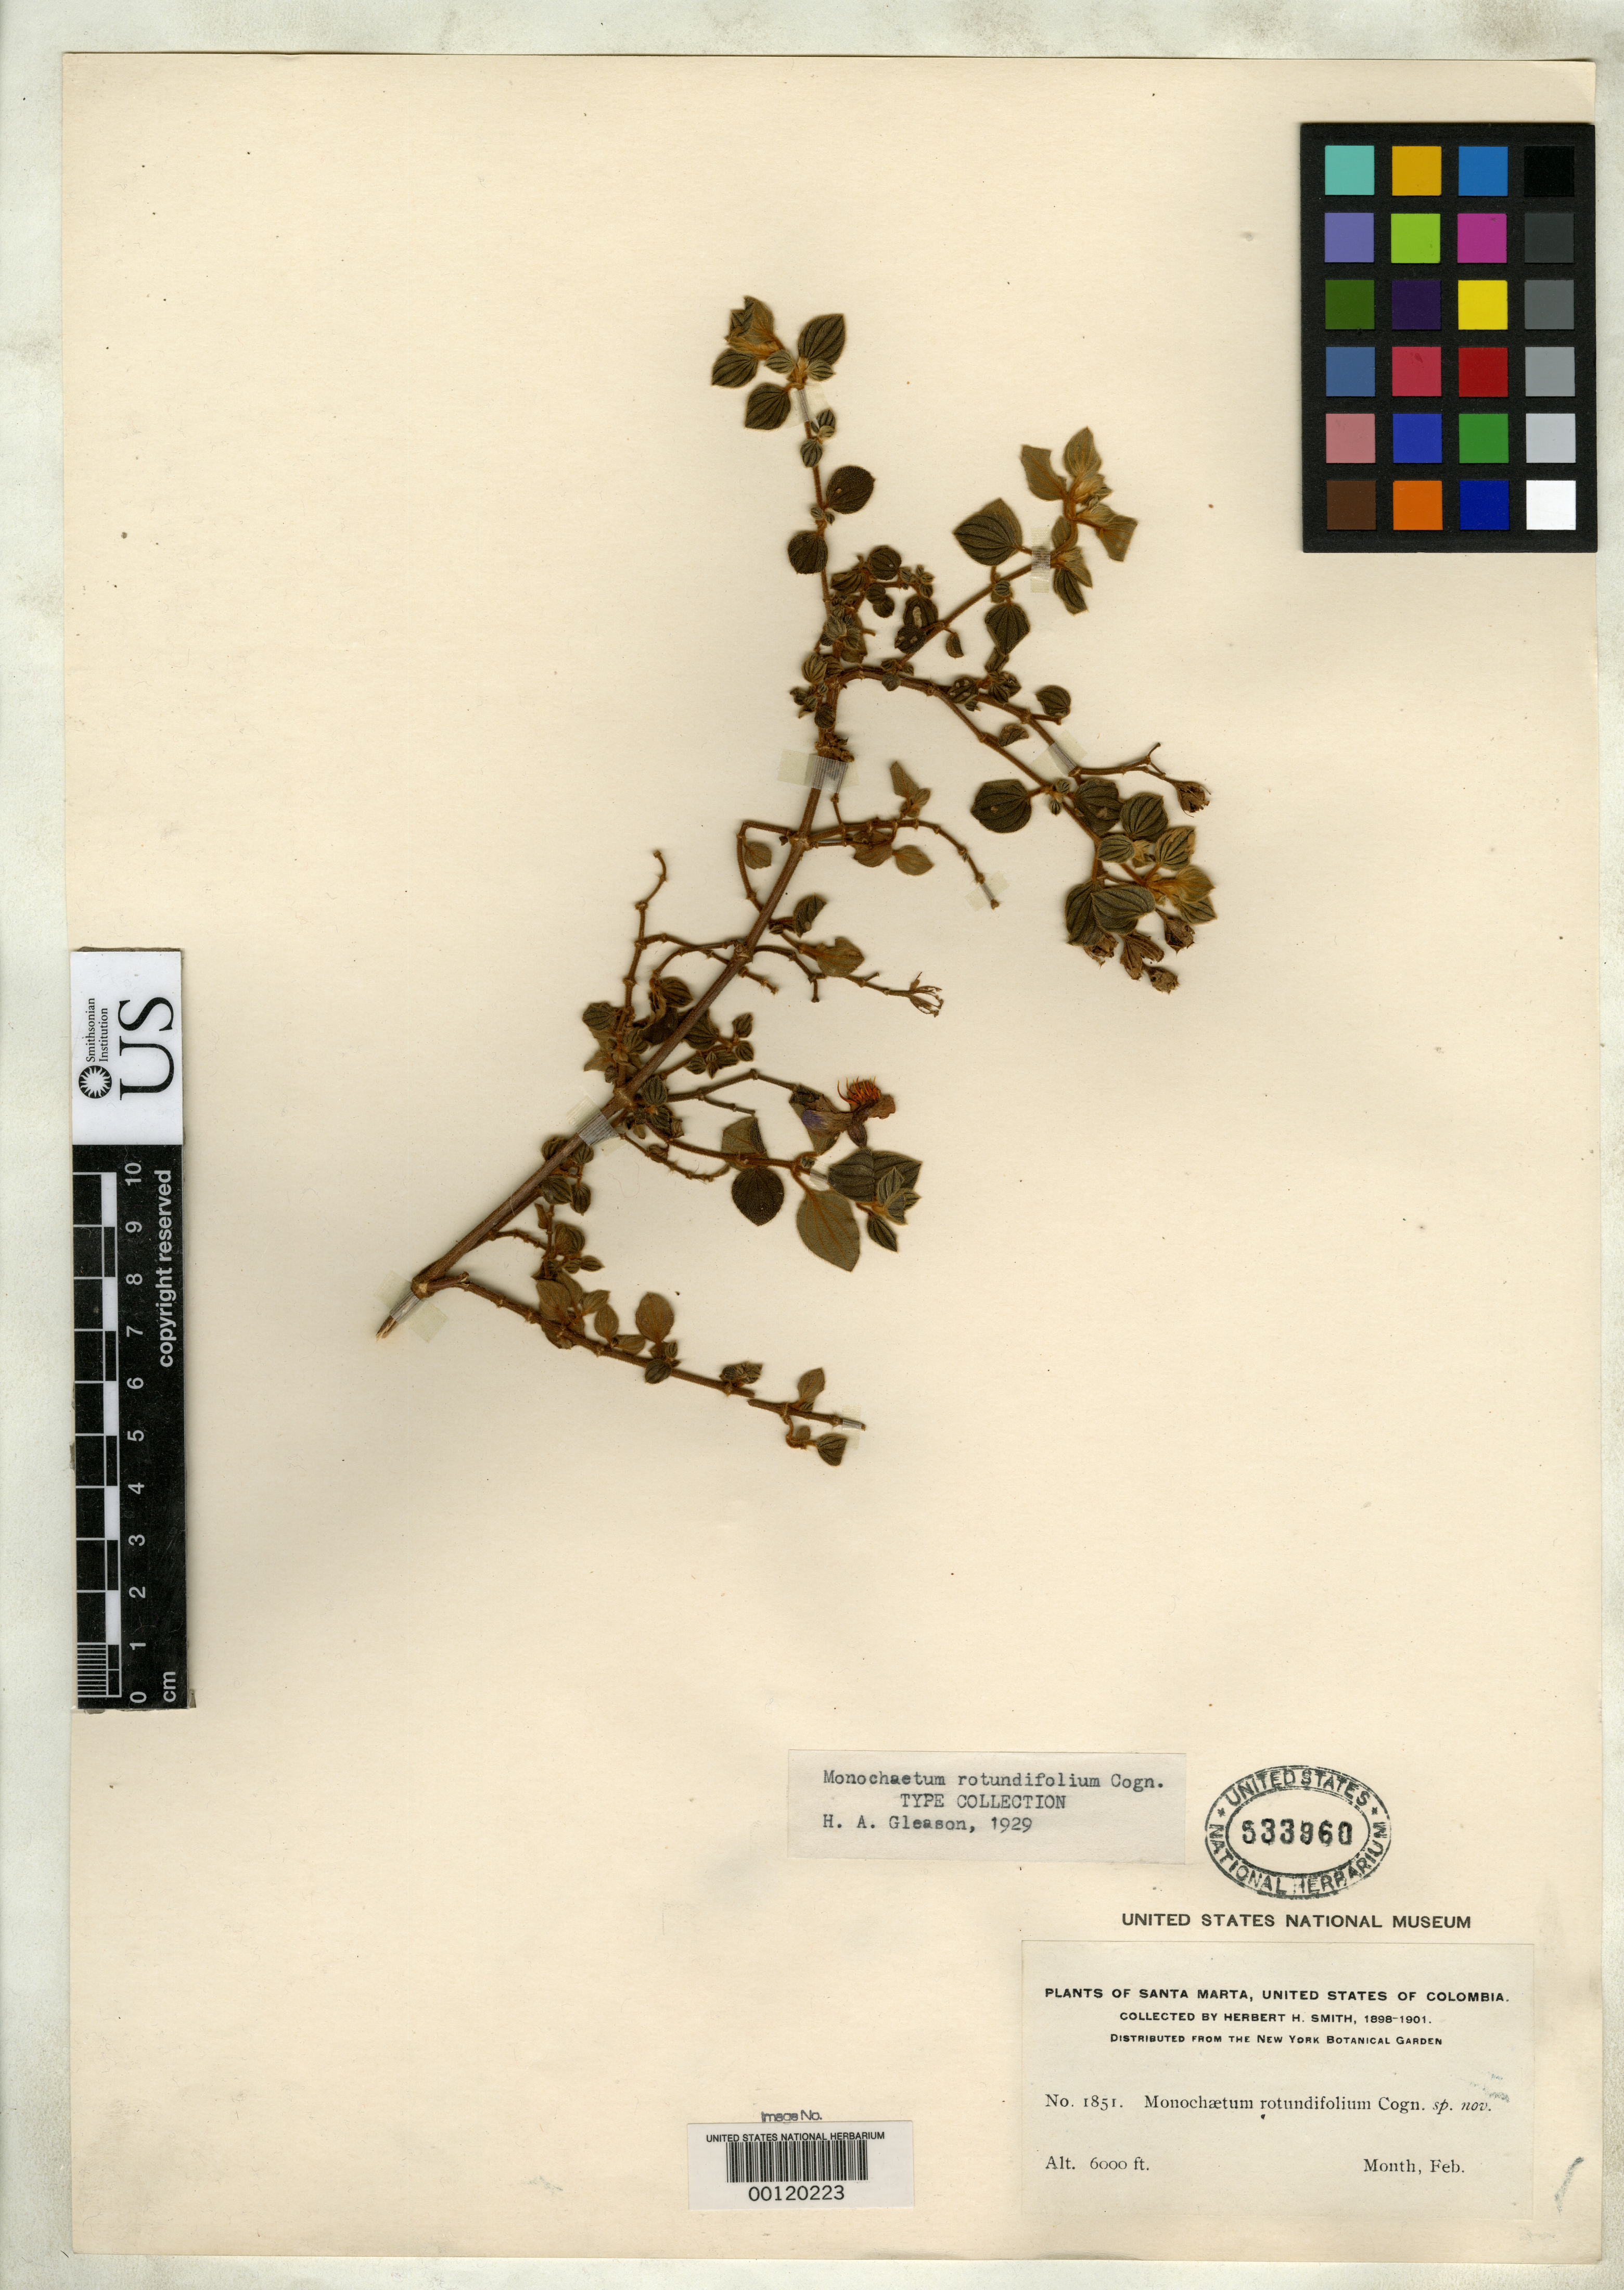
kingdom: Plantae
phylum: Tracheophyta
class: Magnoliopsida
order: Myrtales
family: Melastomataceae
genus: Monochaetum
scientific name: Monochaetum rotundifolium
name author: Cogn.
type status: Isotype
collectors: Herbert H. Smith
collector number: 1851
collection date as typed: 27 Feb 1899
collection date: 1899-02-27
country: Colombia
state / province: Magdalena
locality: Santa Marta, San Lorenza Ridge.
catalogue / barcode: US 533960